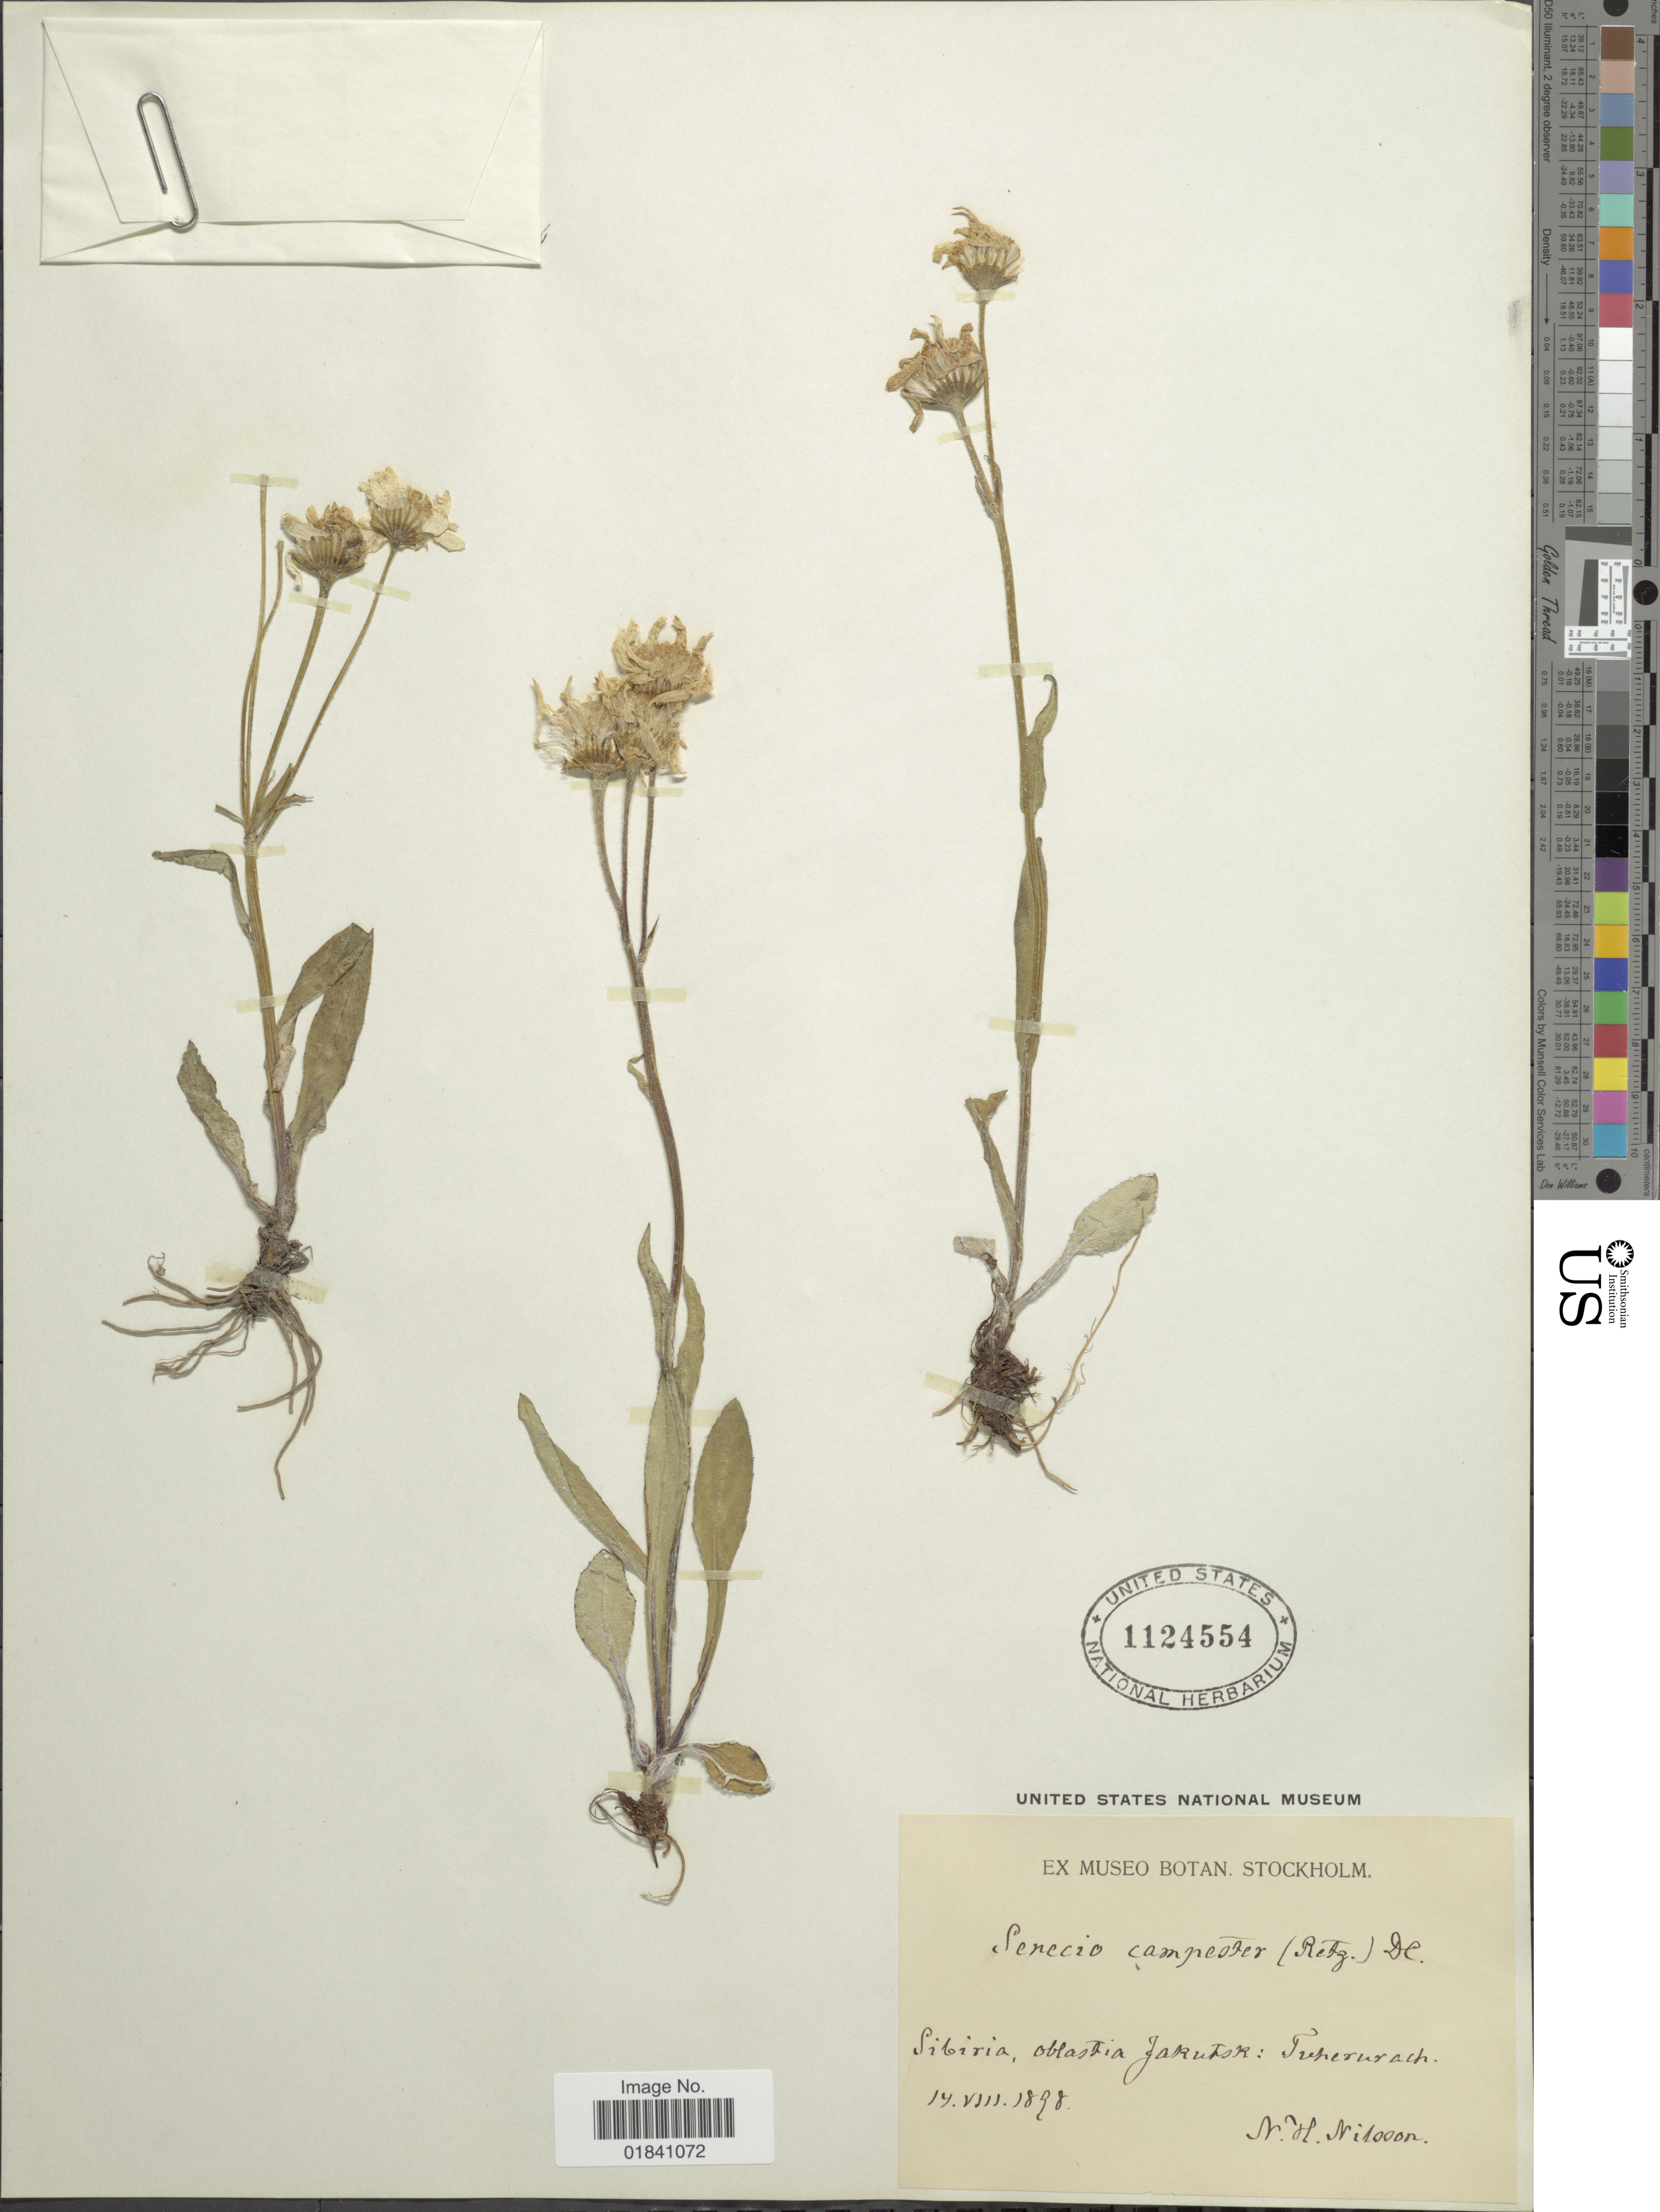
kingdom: Plantae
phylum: Tracheophyta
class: Magnoliopsida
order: Asterales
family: Asteraceae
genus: Senecio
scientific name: Senecio campestris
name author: DC.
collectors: N. H. Nilsson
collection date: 1898-08-14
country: Russian Federation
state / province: Sakha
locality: Sibiria, oblast Yakutsk: Tuherurach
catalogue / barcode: US 1124554